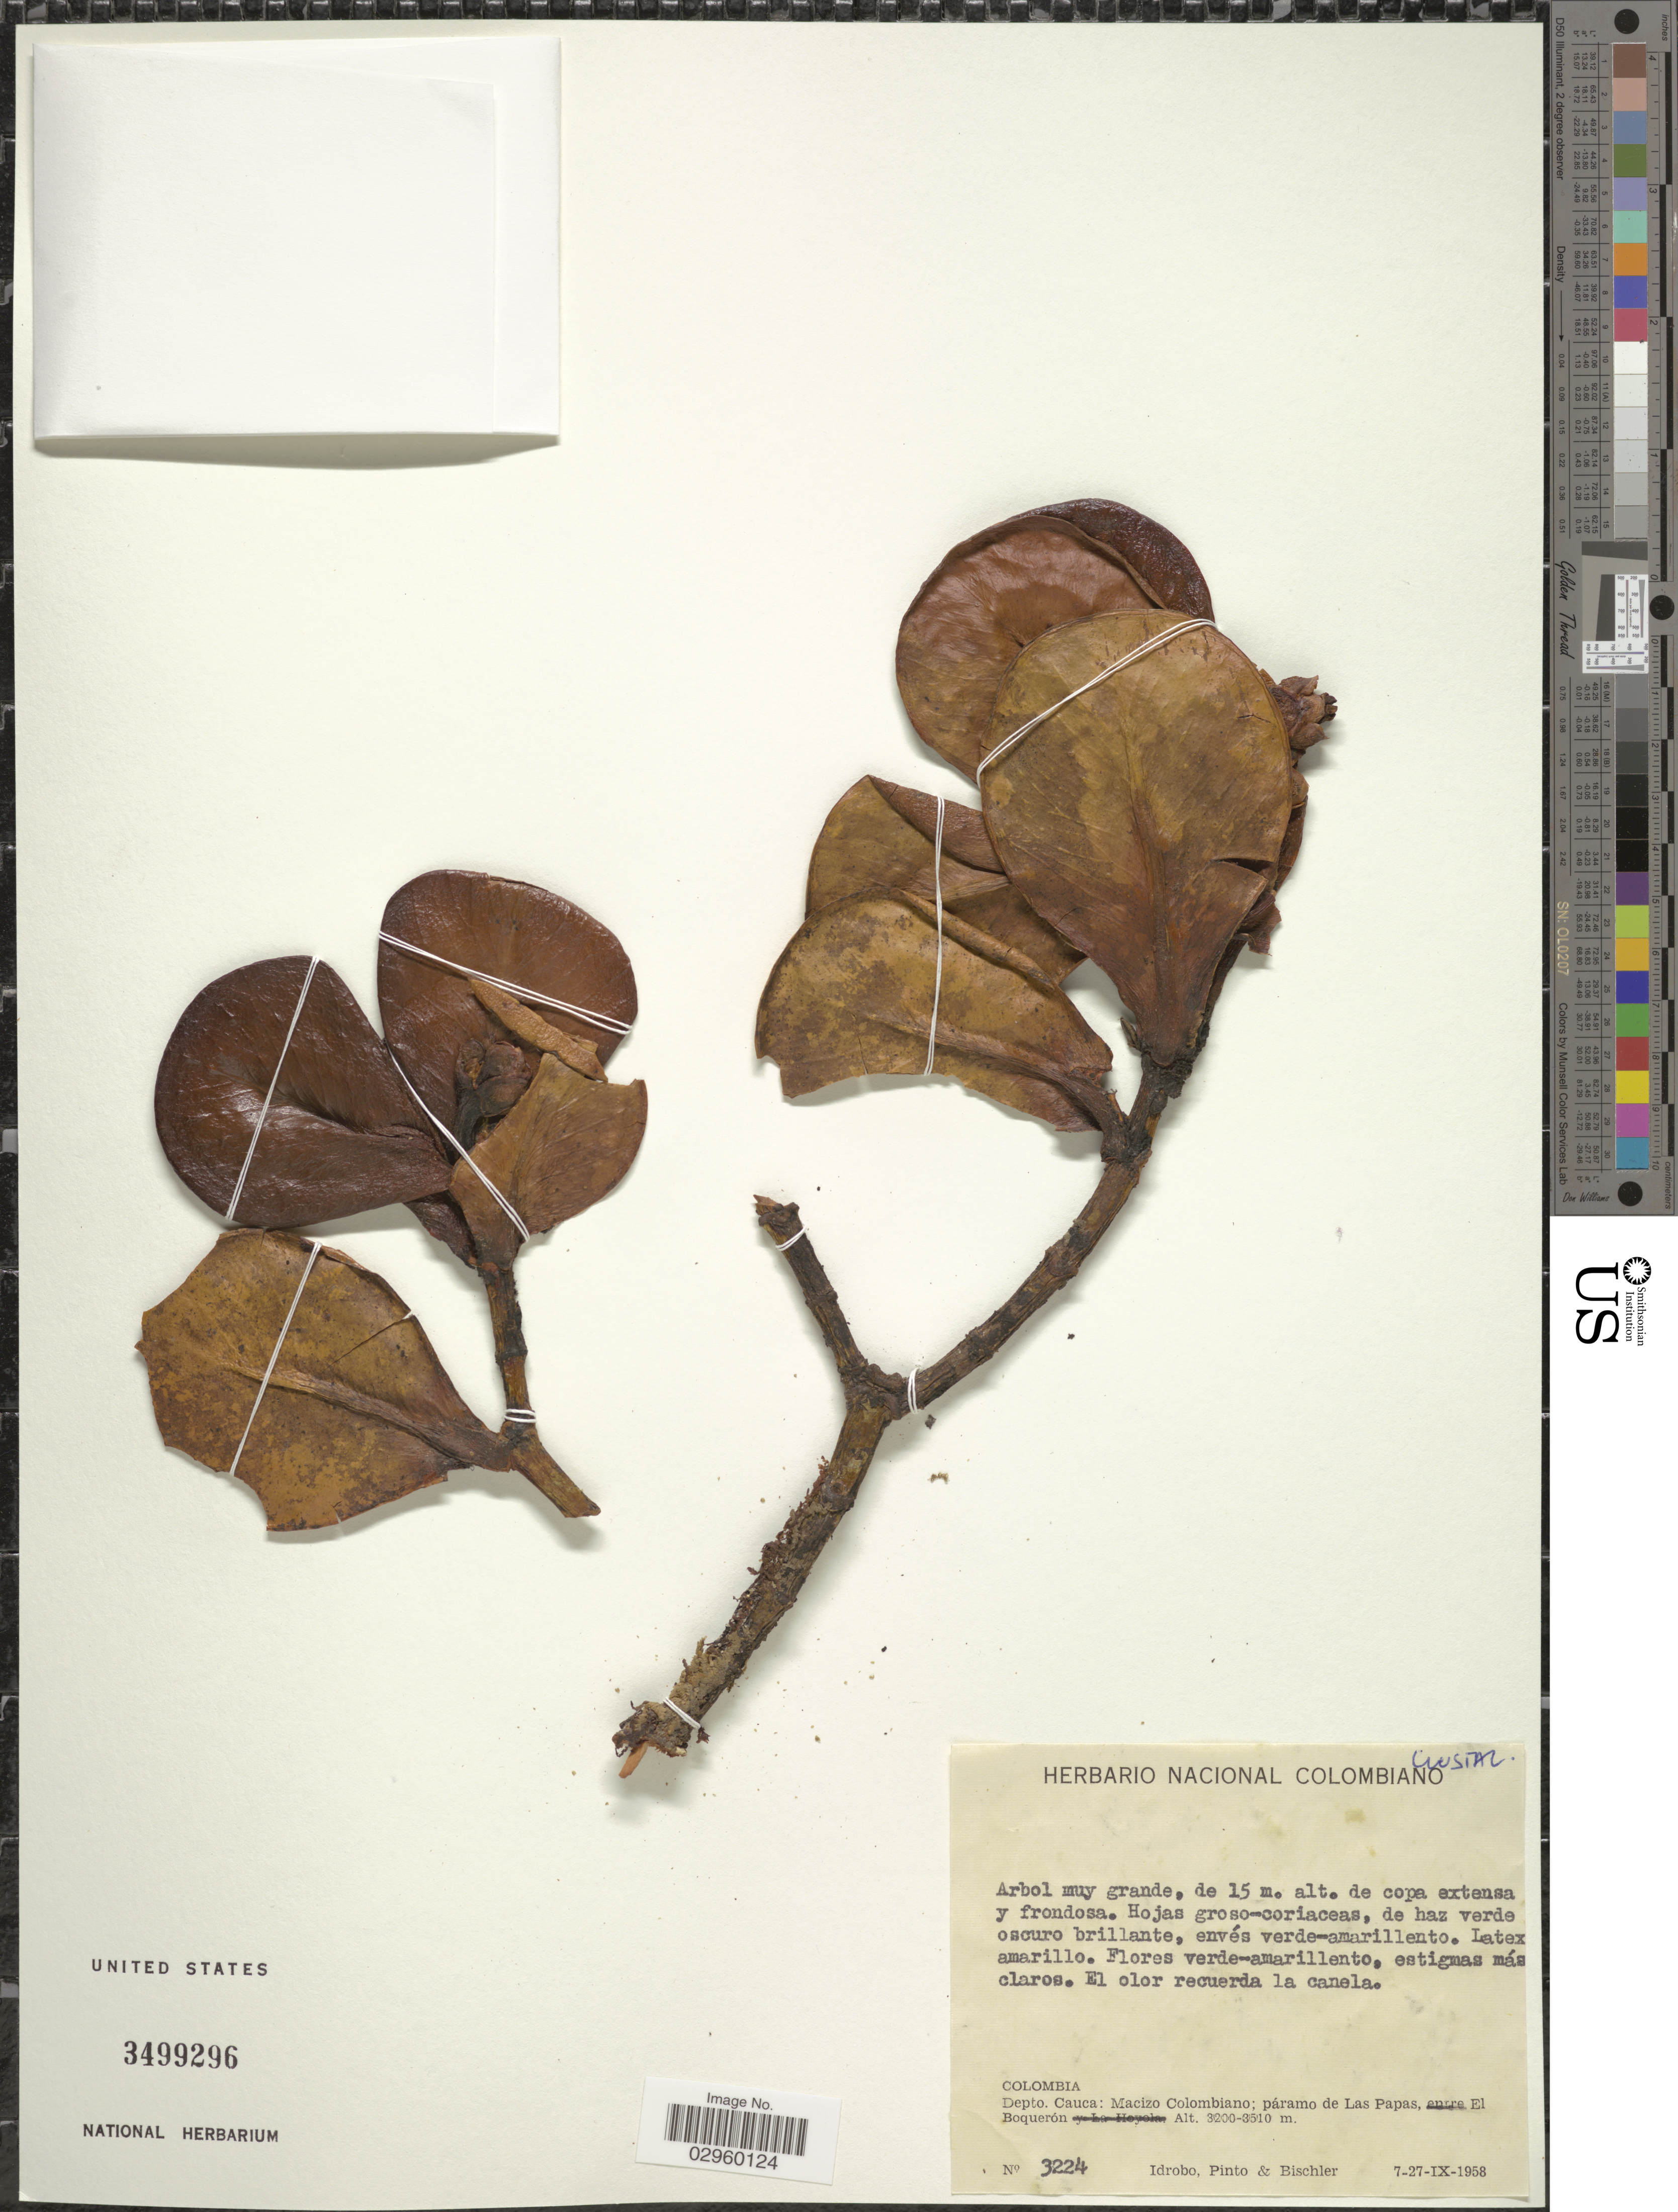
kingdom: Plantae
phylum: Tracheophyta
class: Magnoliopsida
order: Malpighiales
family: Clusiaceae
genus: Clusia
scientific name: Clusia sp.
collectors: -- Idrobo, Pinto, -- & -. Bischler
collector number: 3224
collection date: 1958-09-07/1958-09-27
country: Colombia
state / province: Cauca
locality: Depto. Cauca: Macizo Colombiano: páramo de Las Papas, El Boquerón.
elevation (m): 3200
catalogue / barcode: US 3499296